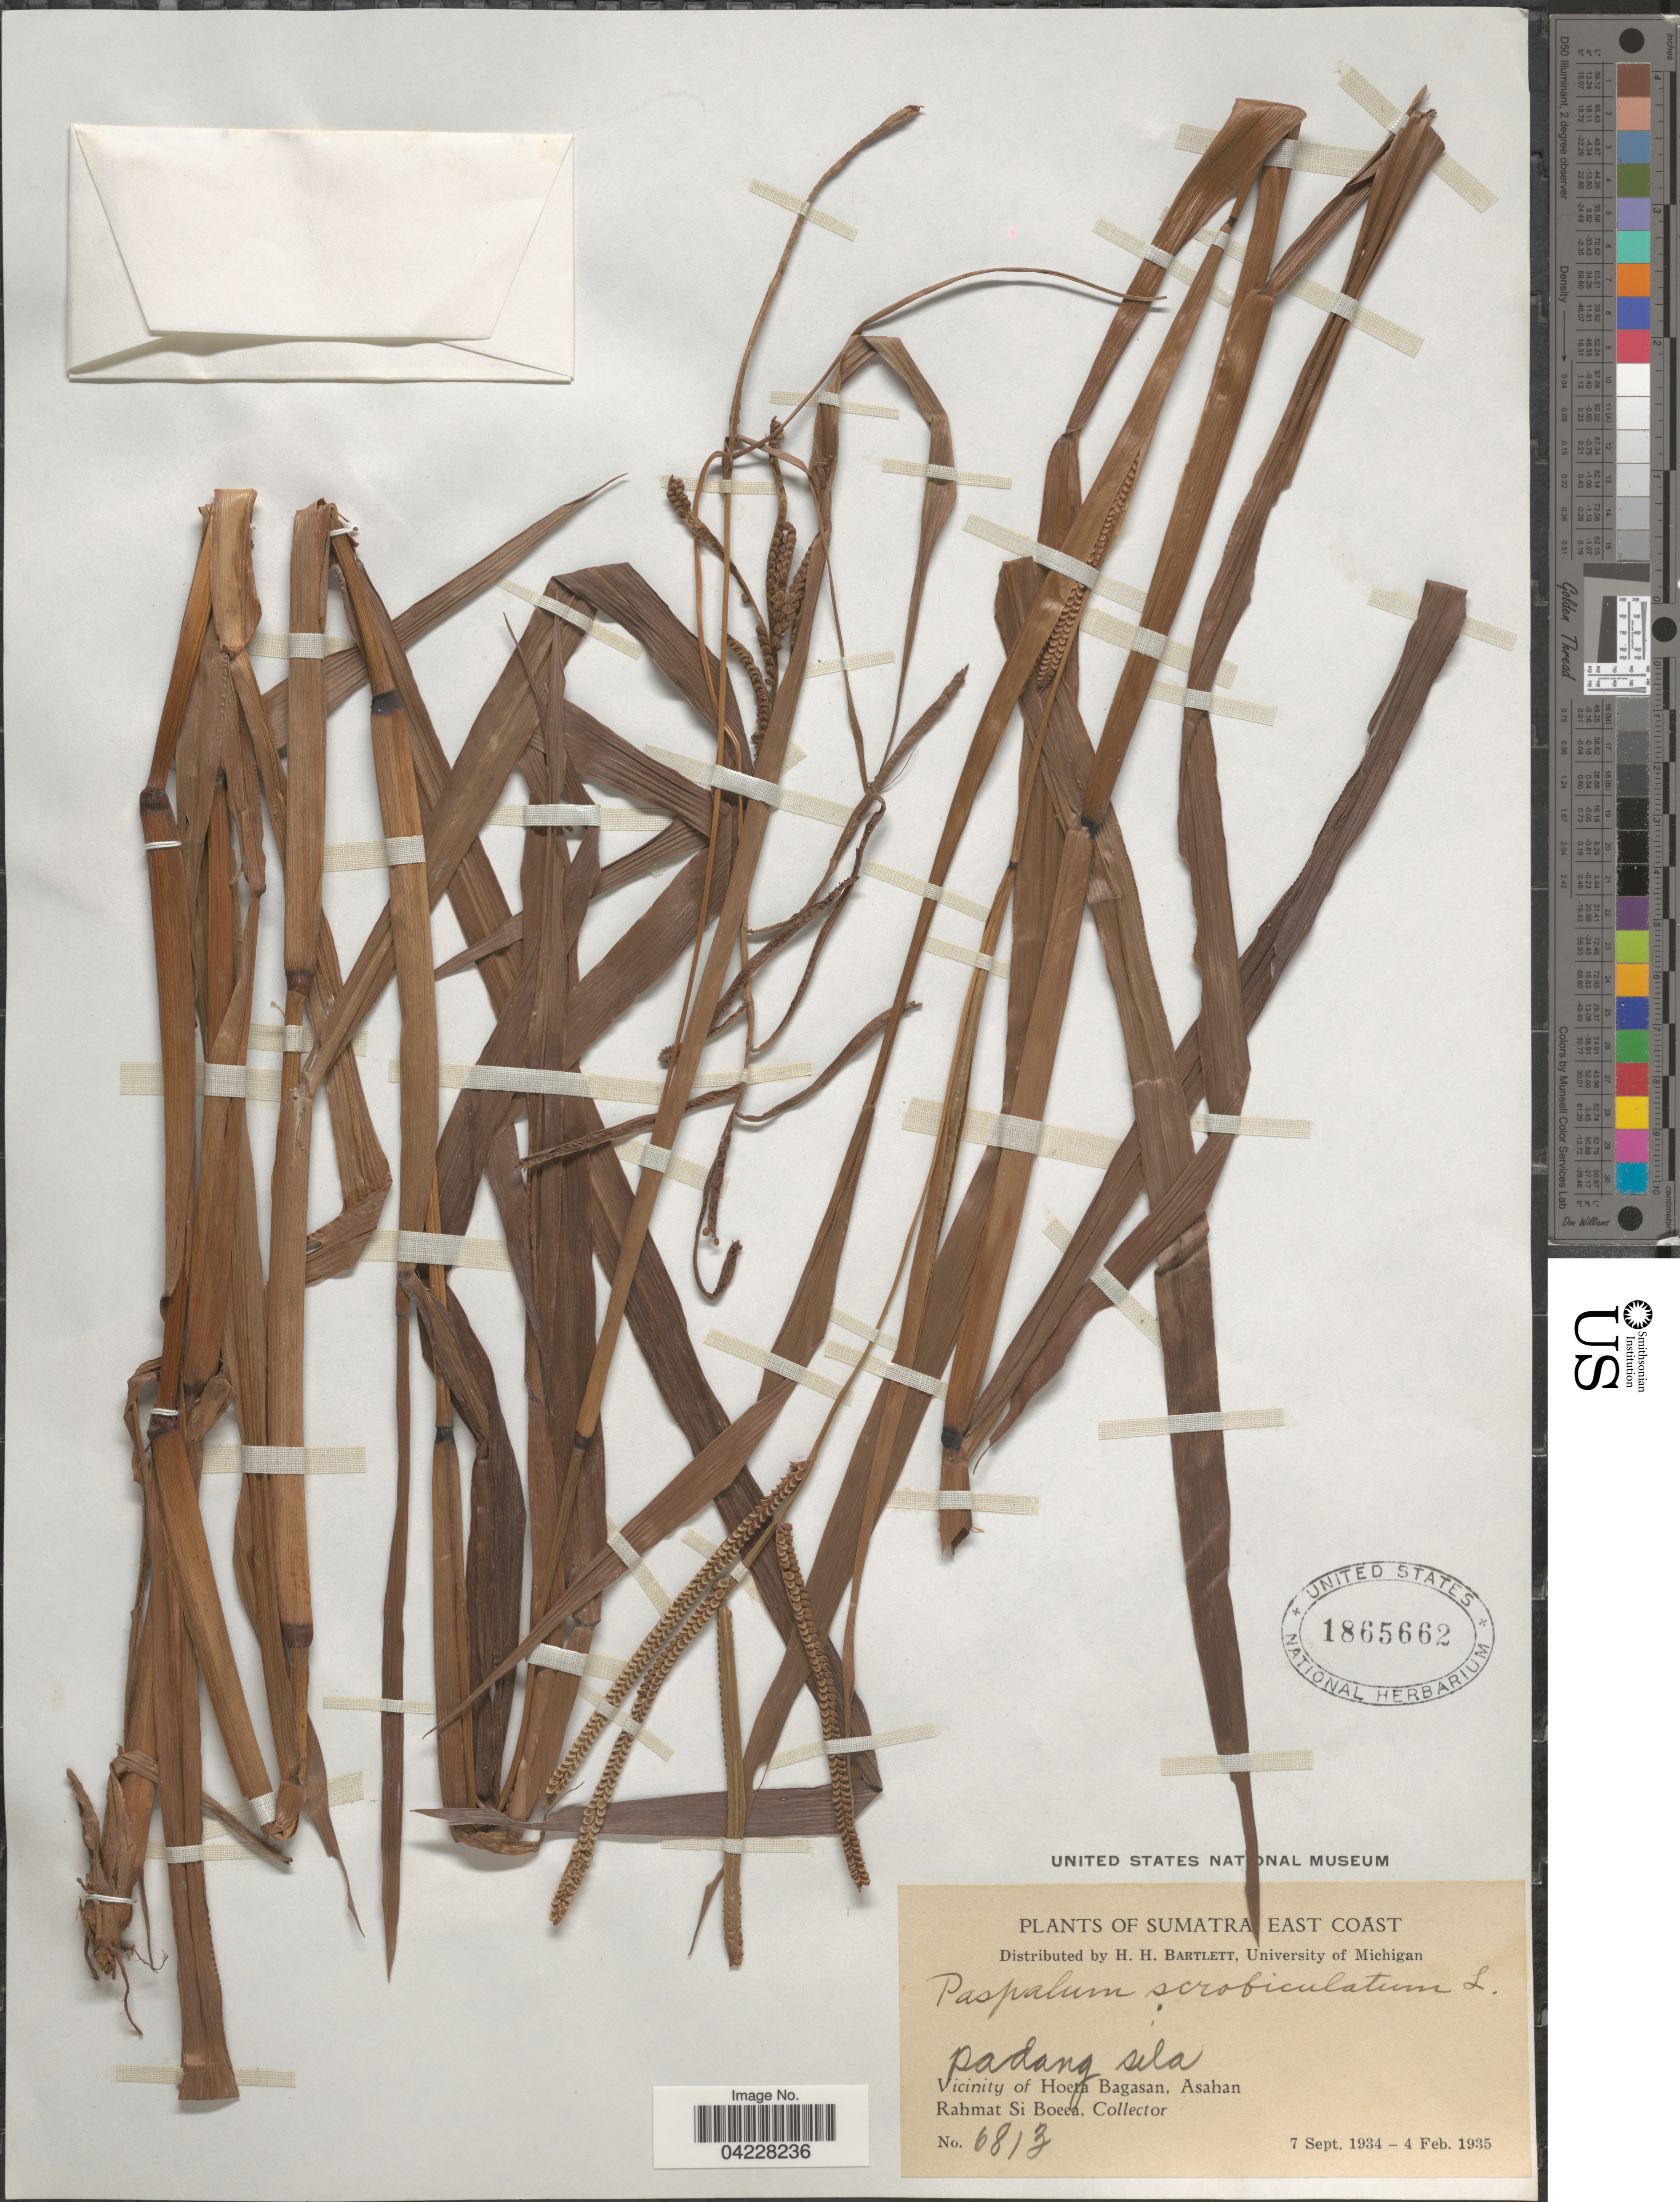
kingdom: Plantae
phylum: Tracheophyta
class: Liliopsida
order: Poales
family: Poaceae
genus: Paspalum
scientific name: Paspalum scrobiculatum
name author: L.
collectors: Rahmat Si Boeea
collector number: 6813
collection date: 1934-09-07/1935-02-04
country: Indonesia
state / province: Sumatra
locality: East Coast. Padang Sila. Vicinity of Hoeta Bagasan, Asahan.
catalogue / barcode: US 1865662